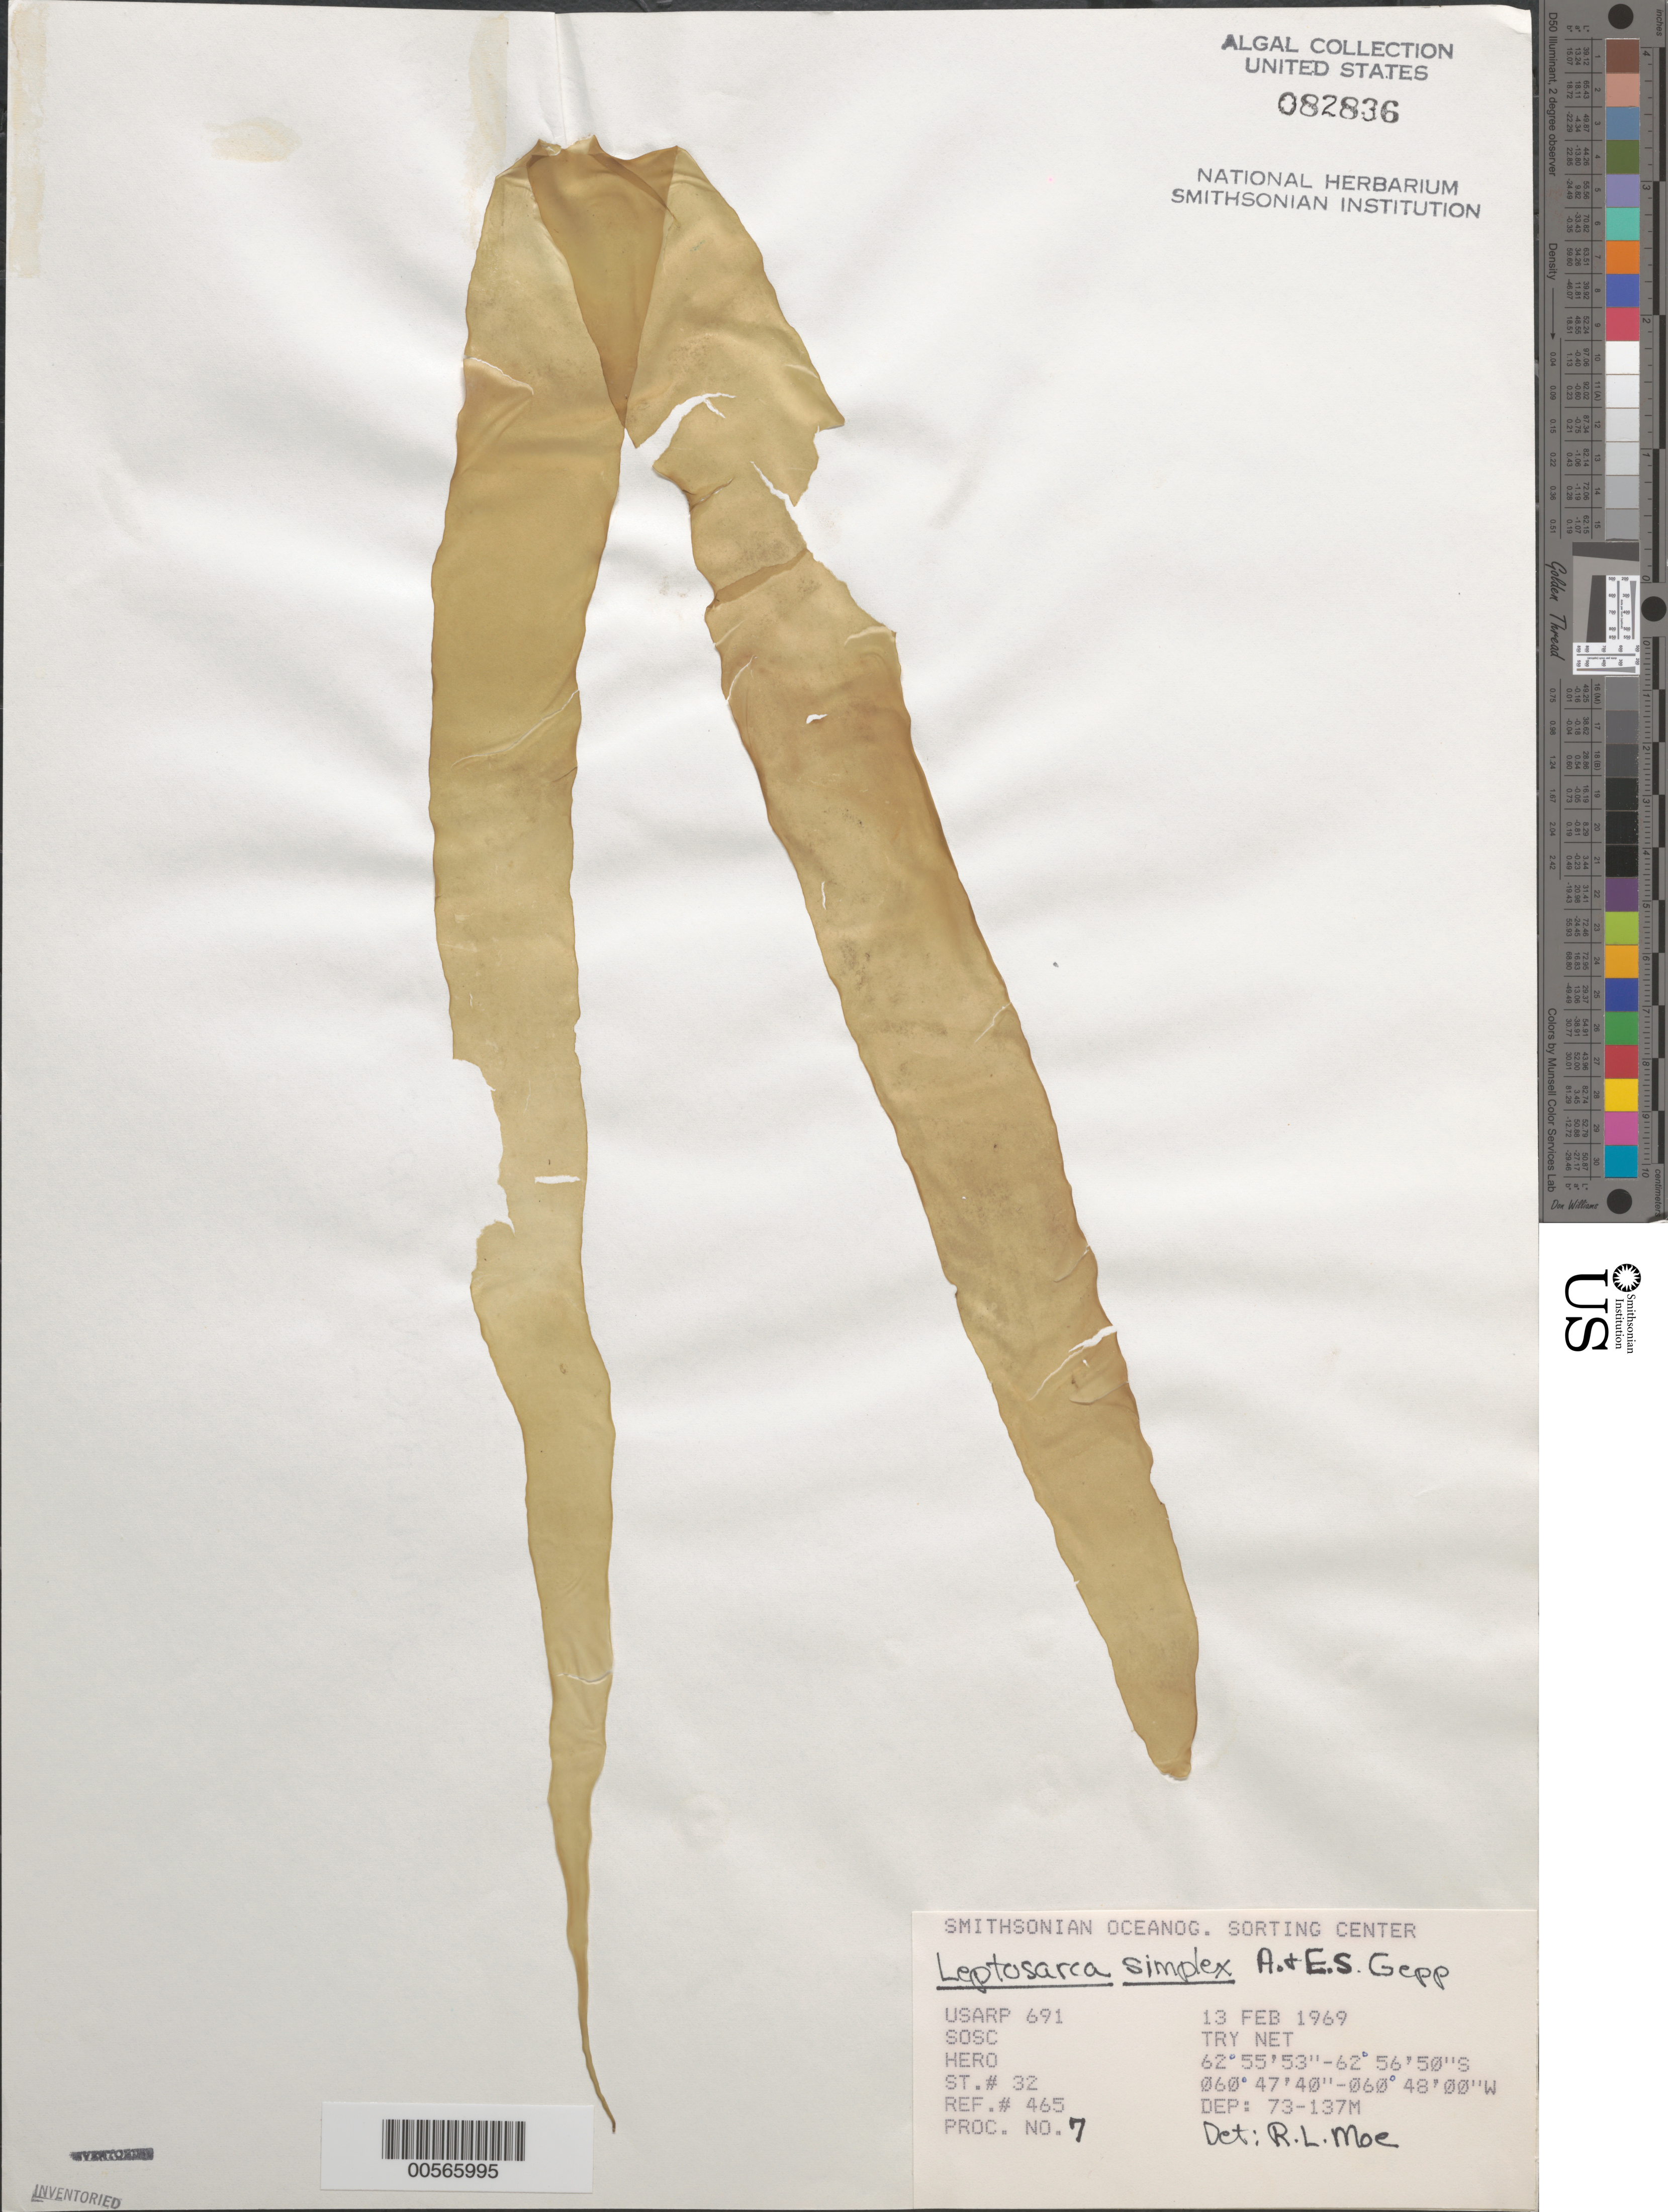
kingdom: Plantae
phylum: Rhodophyta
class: Florideophyceae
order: Palmariales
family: Palmariaceae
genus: Palmaria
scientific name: Palmaria decipiens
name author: (Reinsch) Ricker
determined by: Algae name updating Project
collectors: SOSC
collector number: Station 32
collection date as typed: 13 Feb 1969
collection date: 1969-02-13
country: Antarctica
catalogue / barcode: US 82836